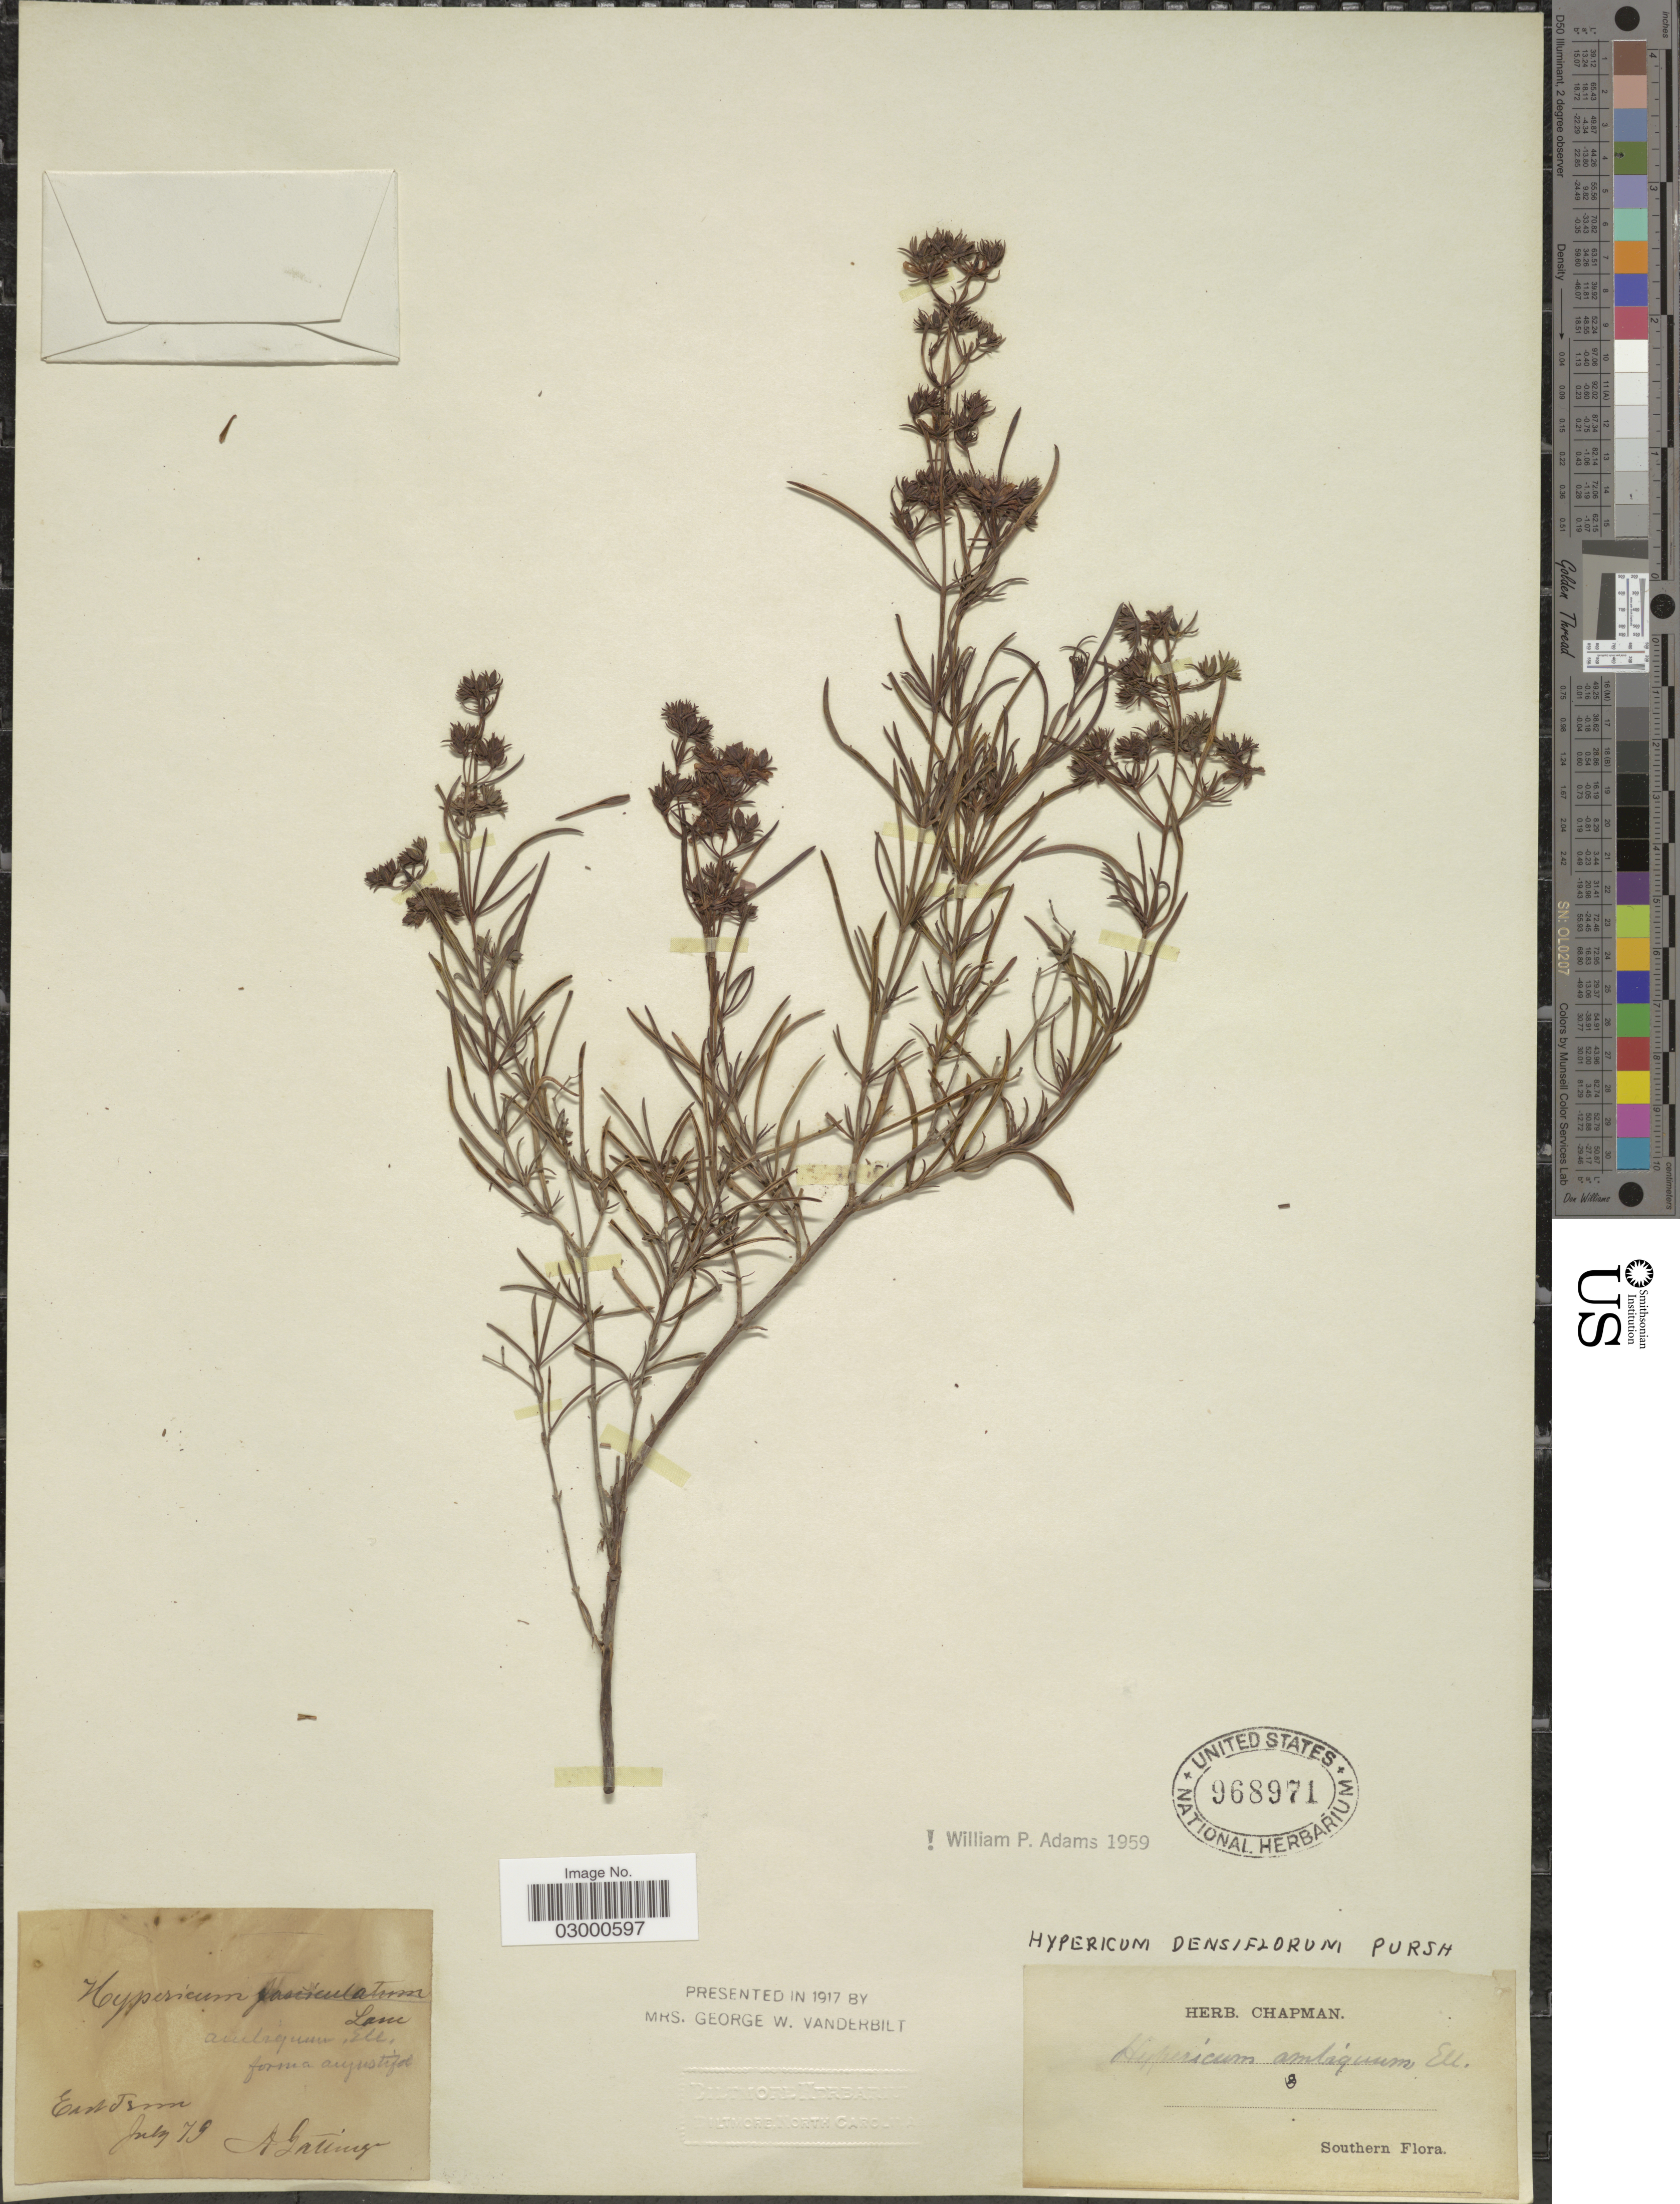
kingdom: Plantae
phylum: Tracheophyta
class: Magnoliopsida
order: Malpighiales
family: Hypericaceae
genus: Hypericum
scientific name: Hypericum densiflorum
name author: Pursh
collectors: A. Gattinger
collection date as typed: Transcribed d/m/y: /7/79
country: United States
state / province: Tennessee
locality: East Tenn., Southern.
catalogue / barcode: US 968971